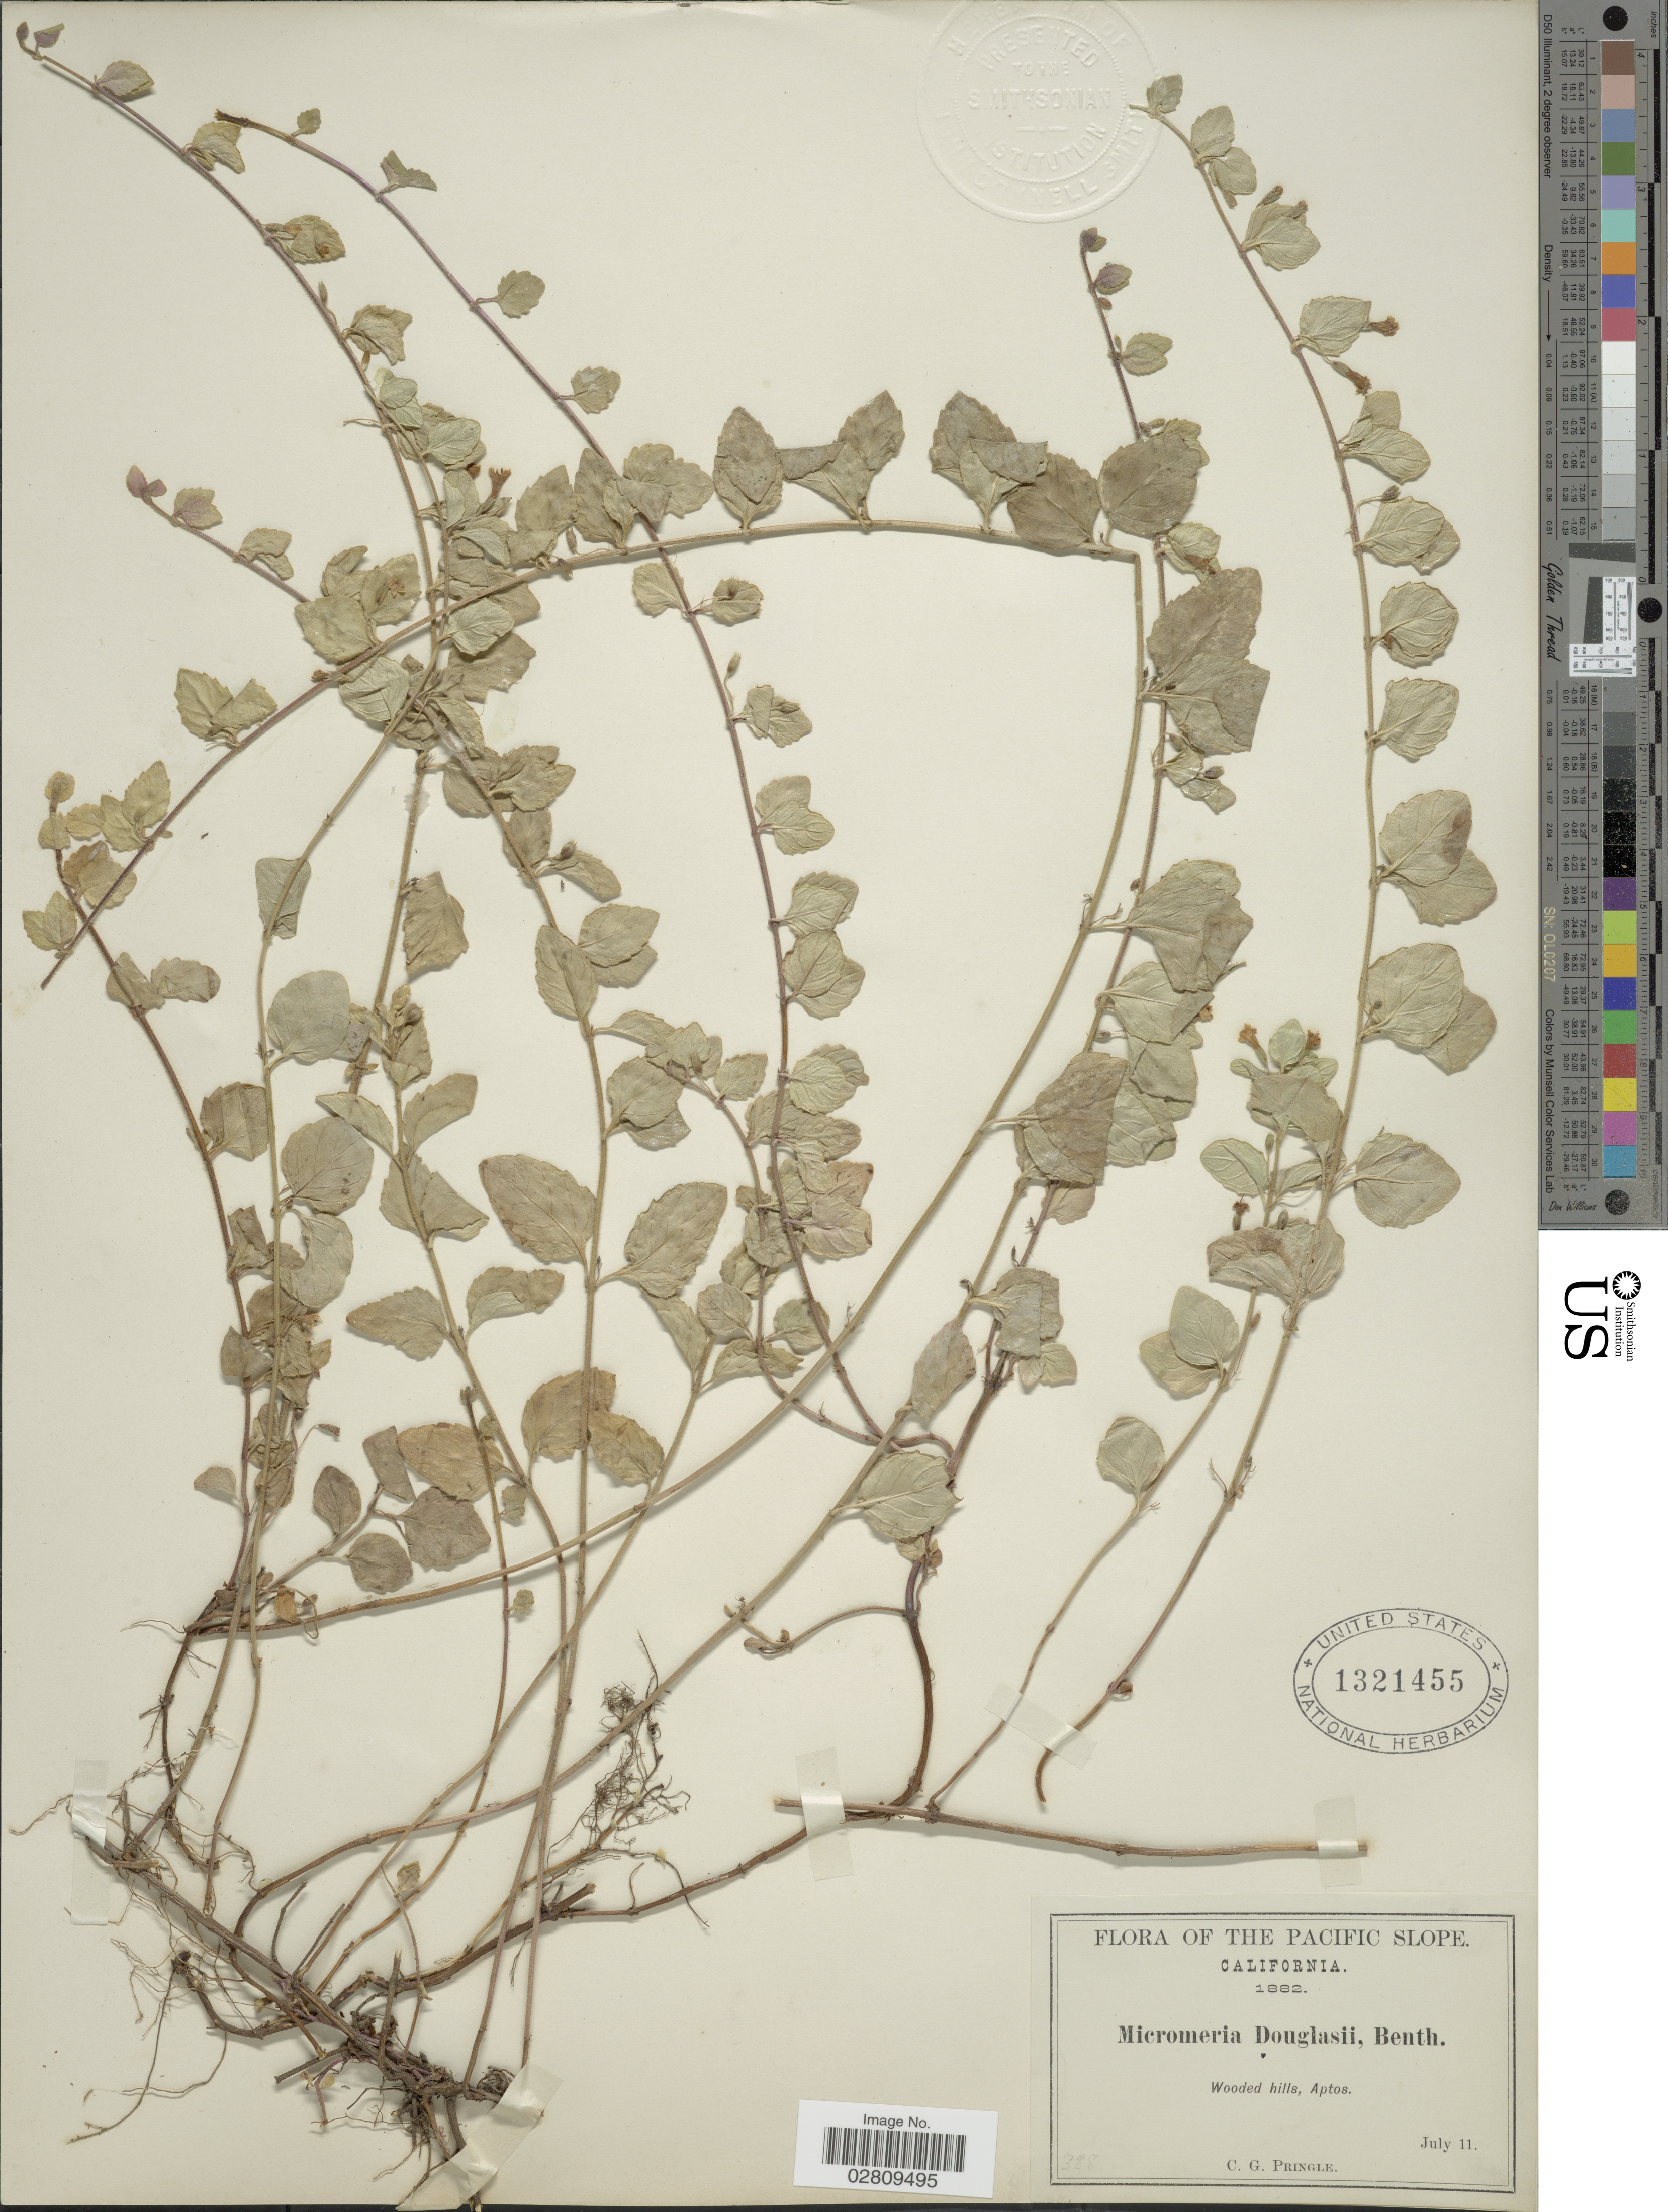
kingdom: Plantae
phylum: Tracheophyta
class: Magnoliopsida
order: Lamiales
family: Lamiaceae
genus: Micromeria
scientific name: Micromeria douglasii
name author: Benth.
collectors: C. G. Pringle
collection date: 1882-07-11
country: United States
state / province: California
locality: Pacific slope. Wooded hills, Aptos.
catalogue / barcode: US 1321455